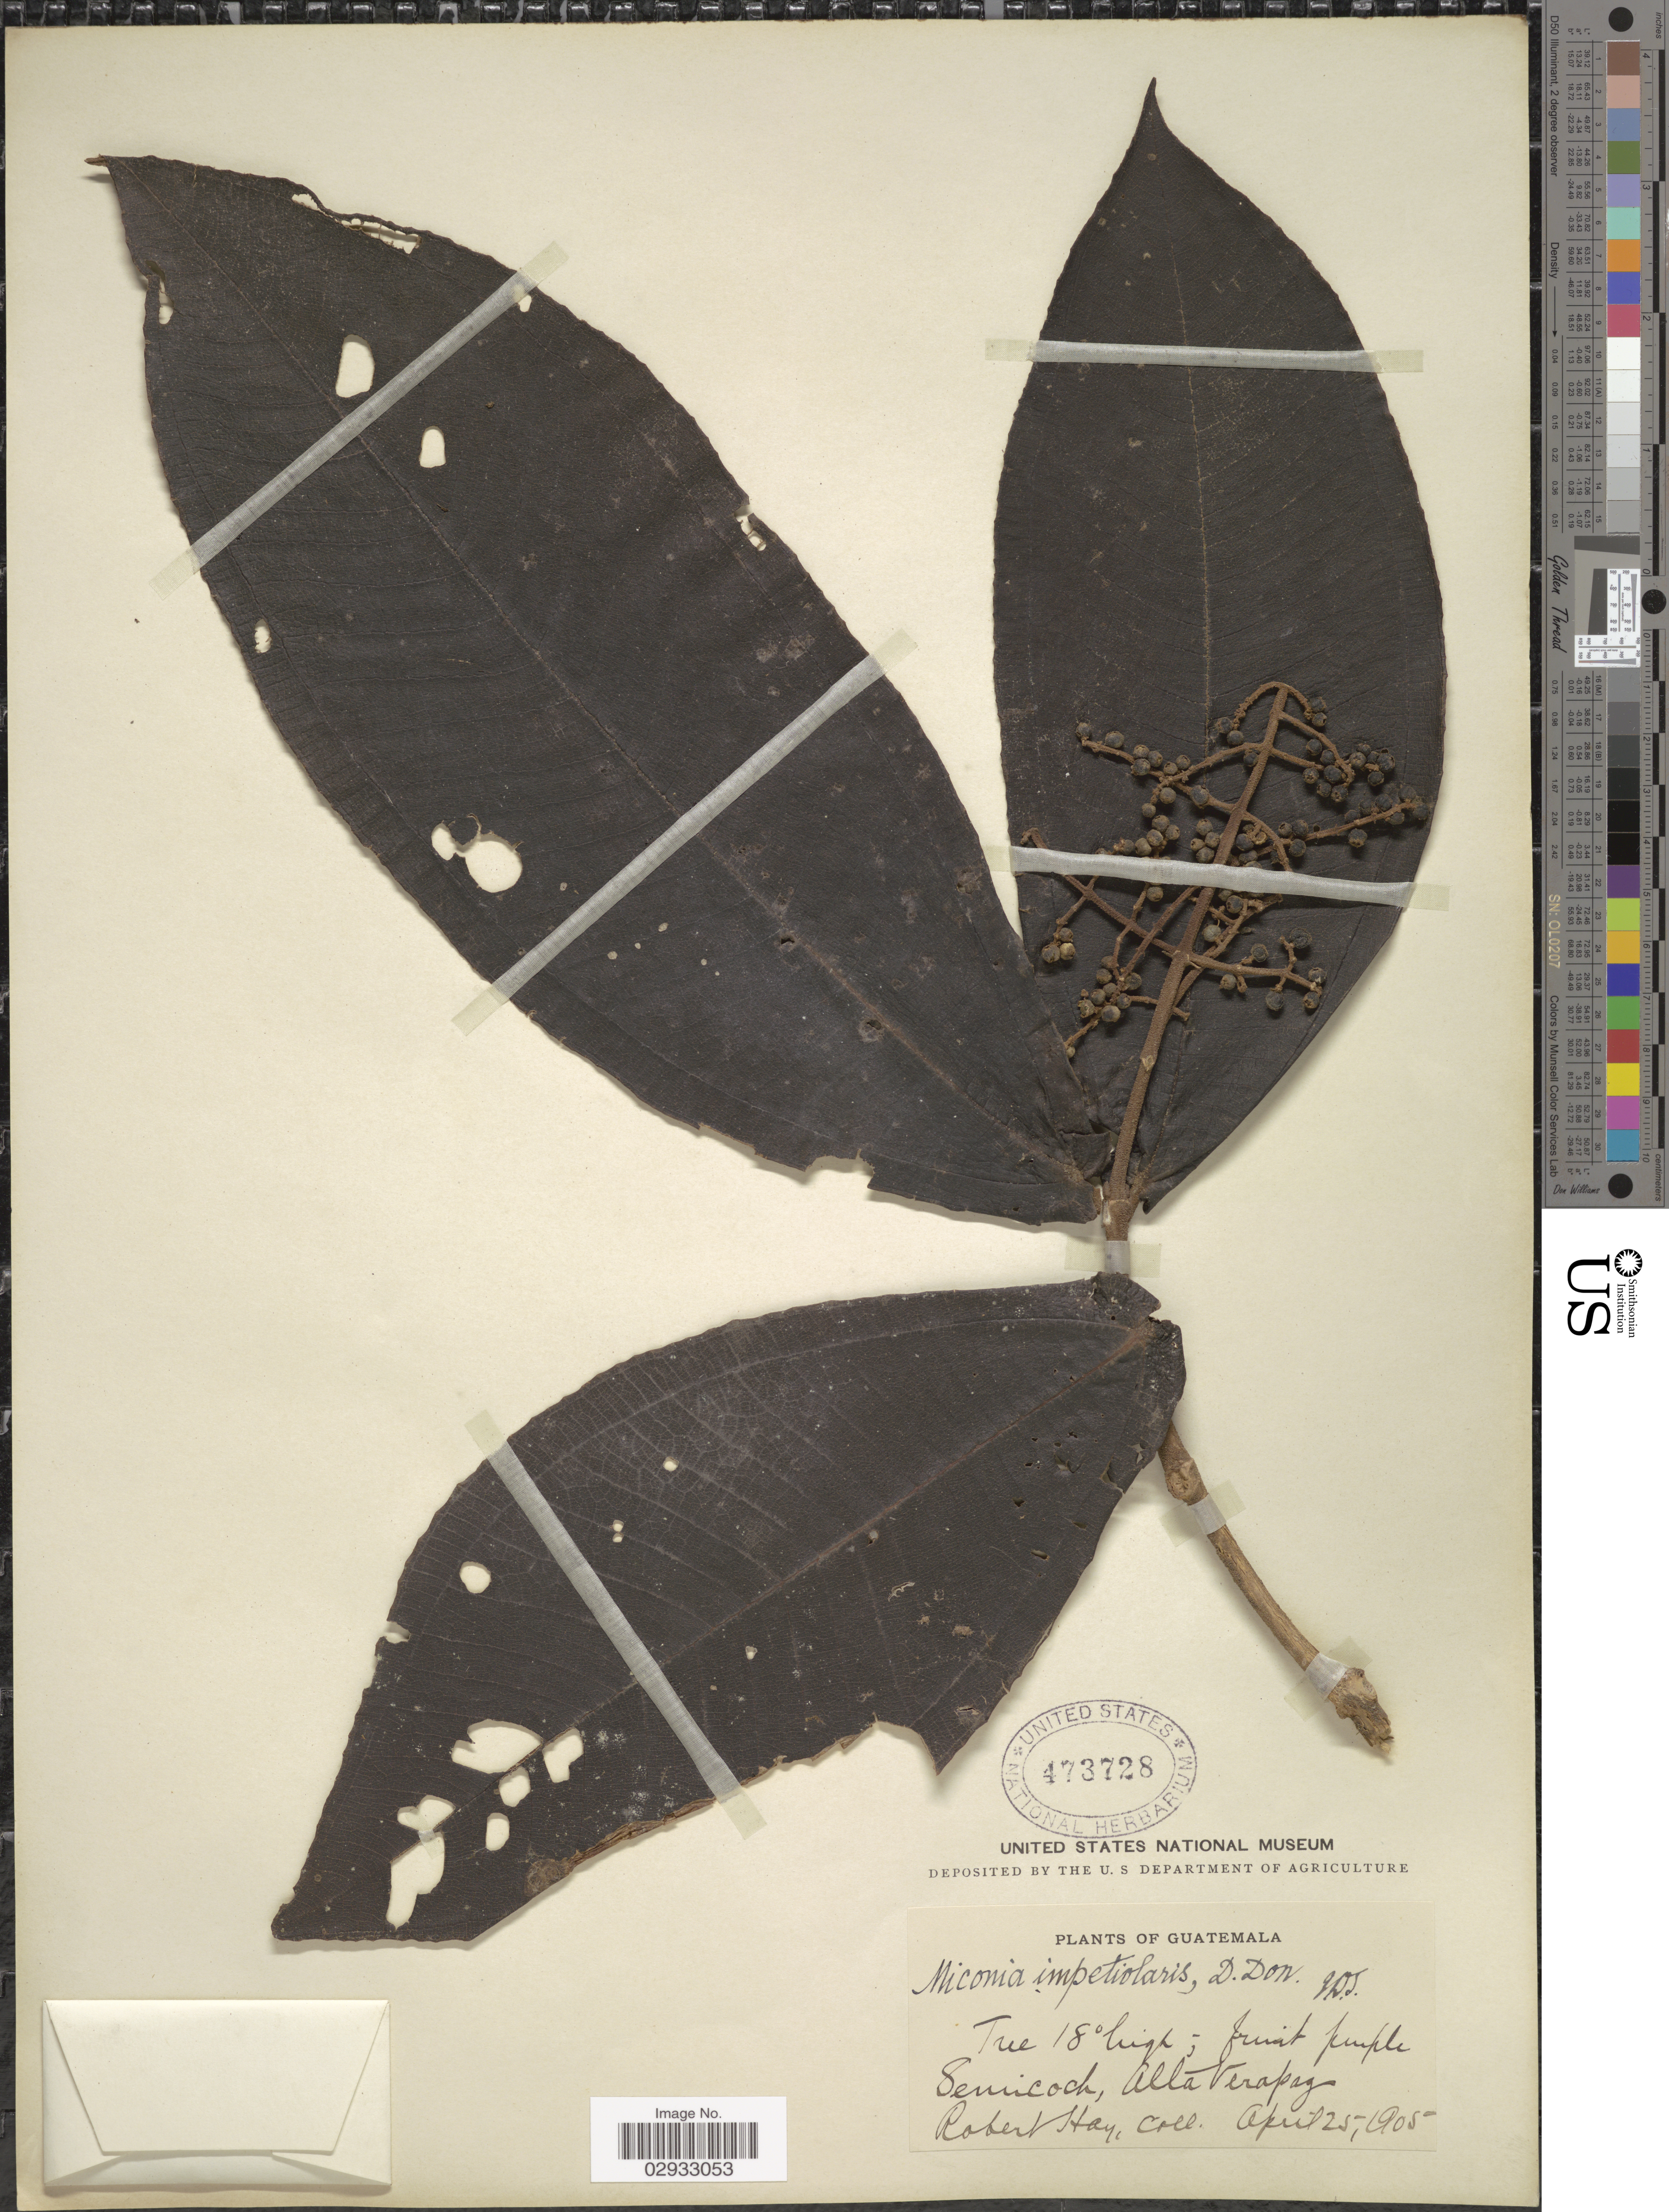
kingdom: Plantae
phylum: Tracheophyta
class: Magnoliopsida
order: Myrtales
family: Melastomataceae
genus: Miconia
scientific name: Miconia impetiolaris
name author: (Sw.) D. Don ex DC.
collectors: R. Hay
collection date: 1905-04-25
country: Guatemala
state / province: Alta Verapaz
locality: Semicoch, Alta Verapaz.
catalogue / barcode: US 473728